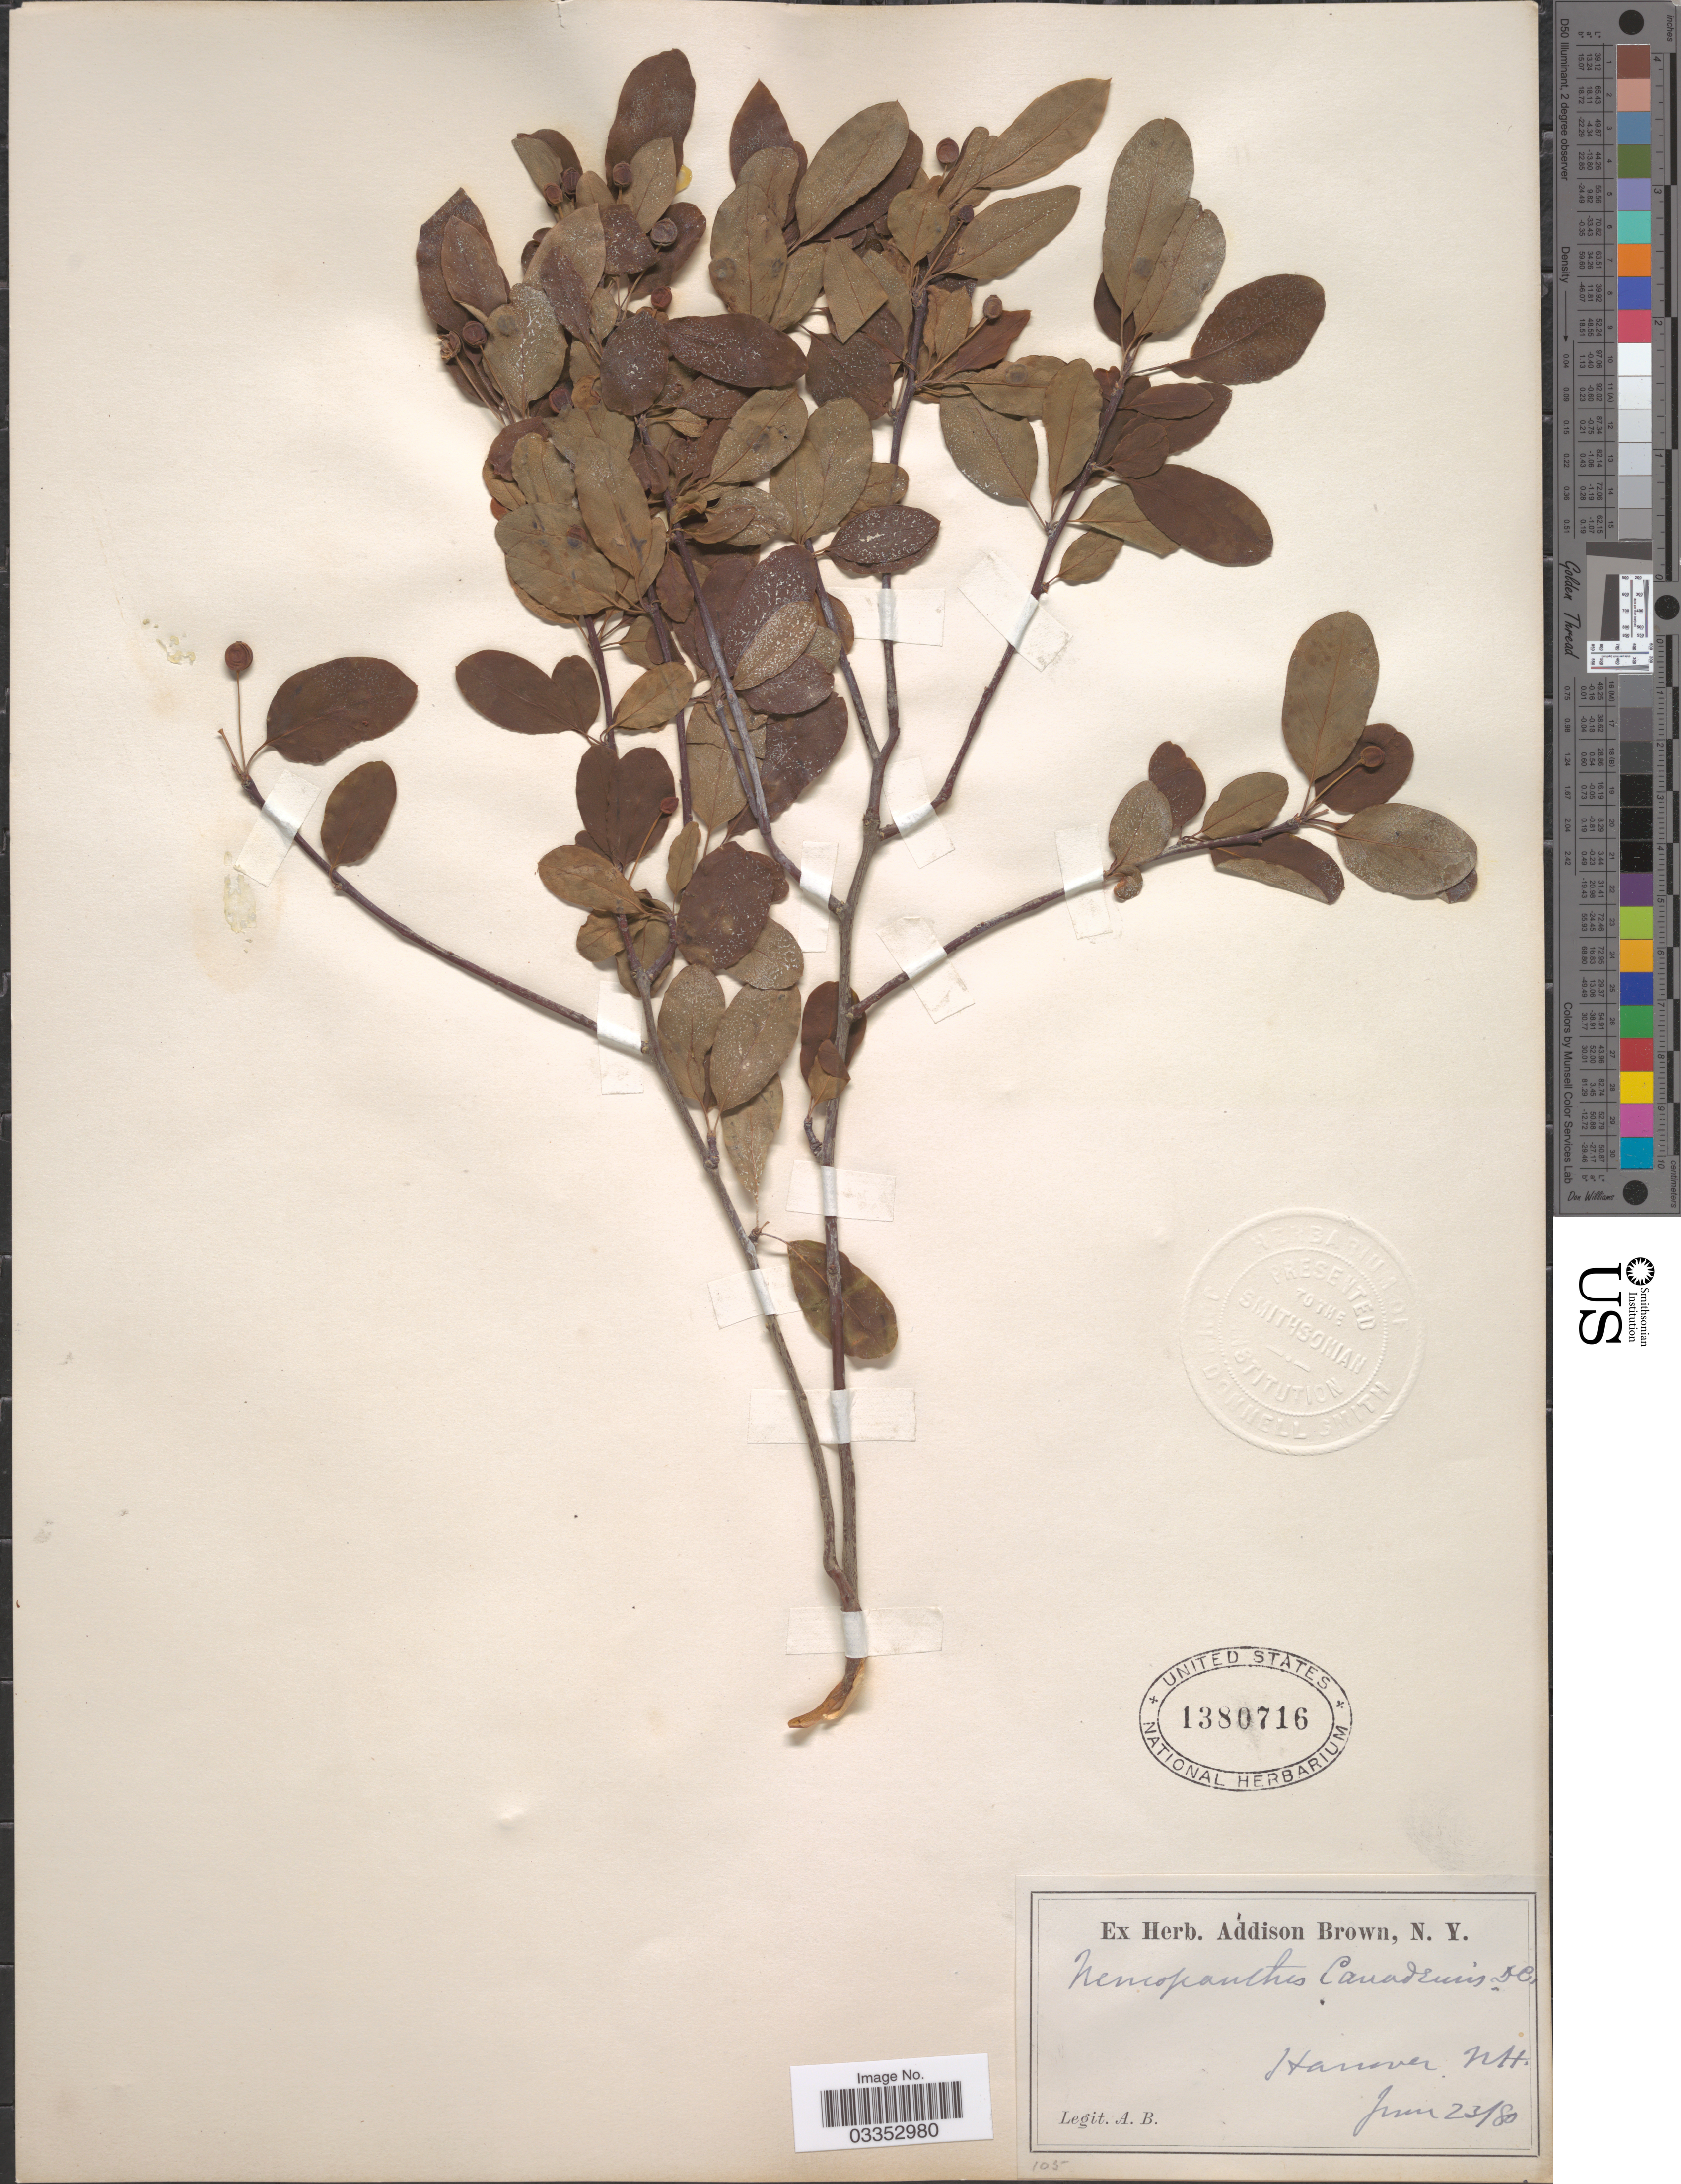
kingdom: Plantae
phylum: Tracheophyta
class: Magnoliopsida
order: Aquifoliales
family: Aquifoliaceae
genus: Nemopanthus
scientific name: Nemopanthus mucronatus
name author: (L.) Trel.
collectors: A. Brown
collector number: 105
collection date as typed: Transcribed d/m/y: 23/6/80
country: United States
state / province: New Hampshire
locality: Hanover.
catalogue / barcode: US 1380716